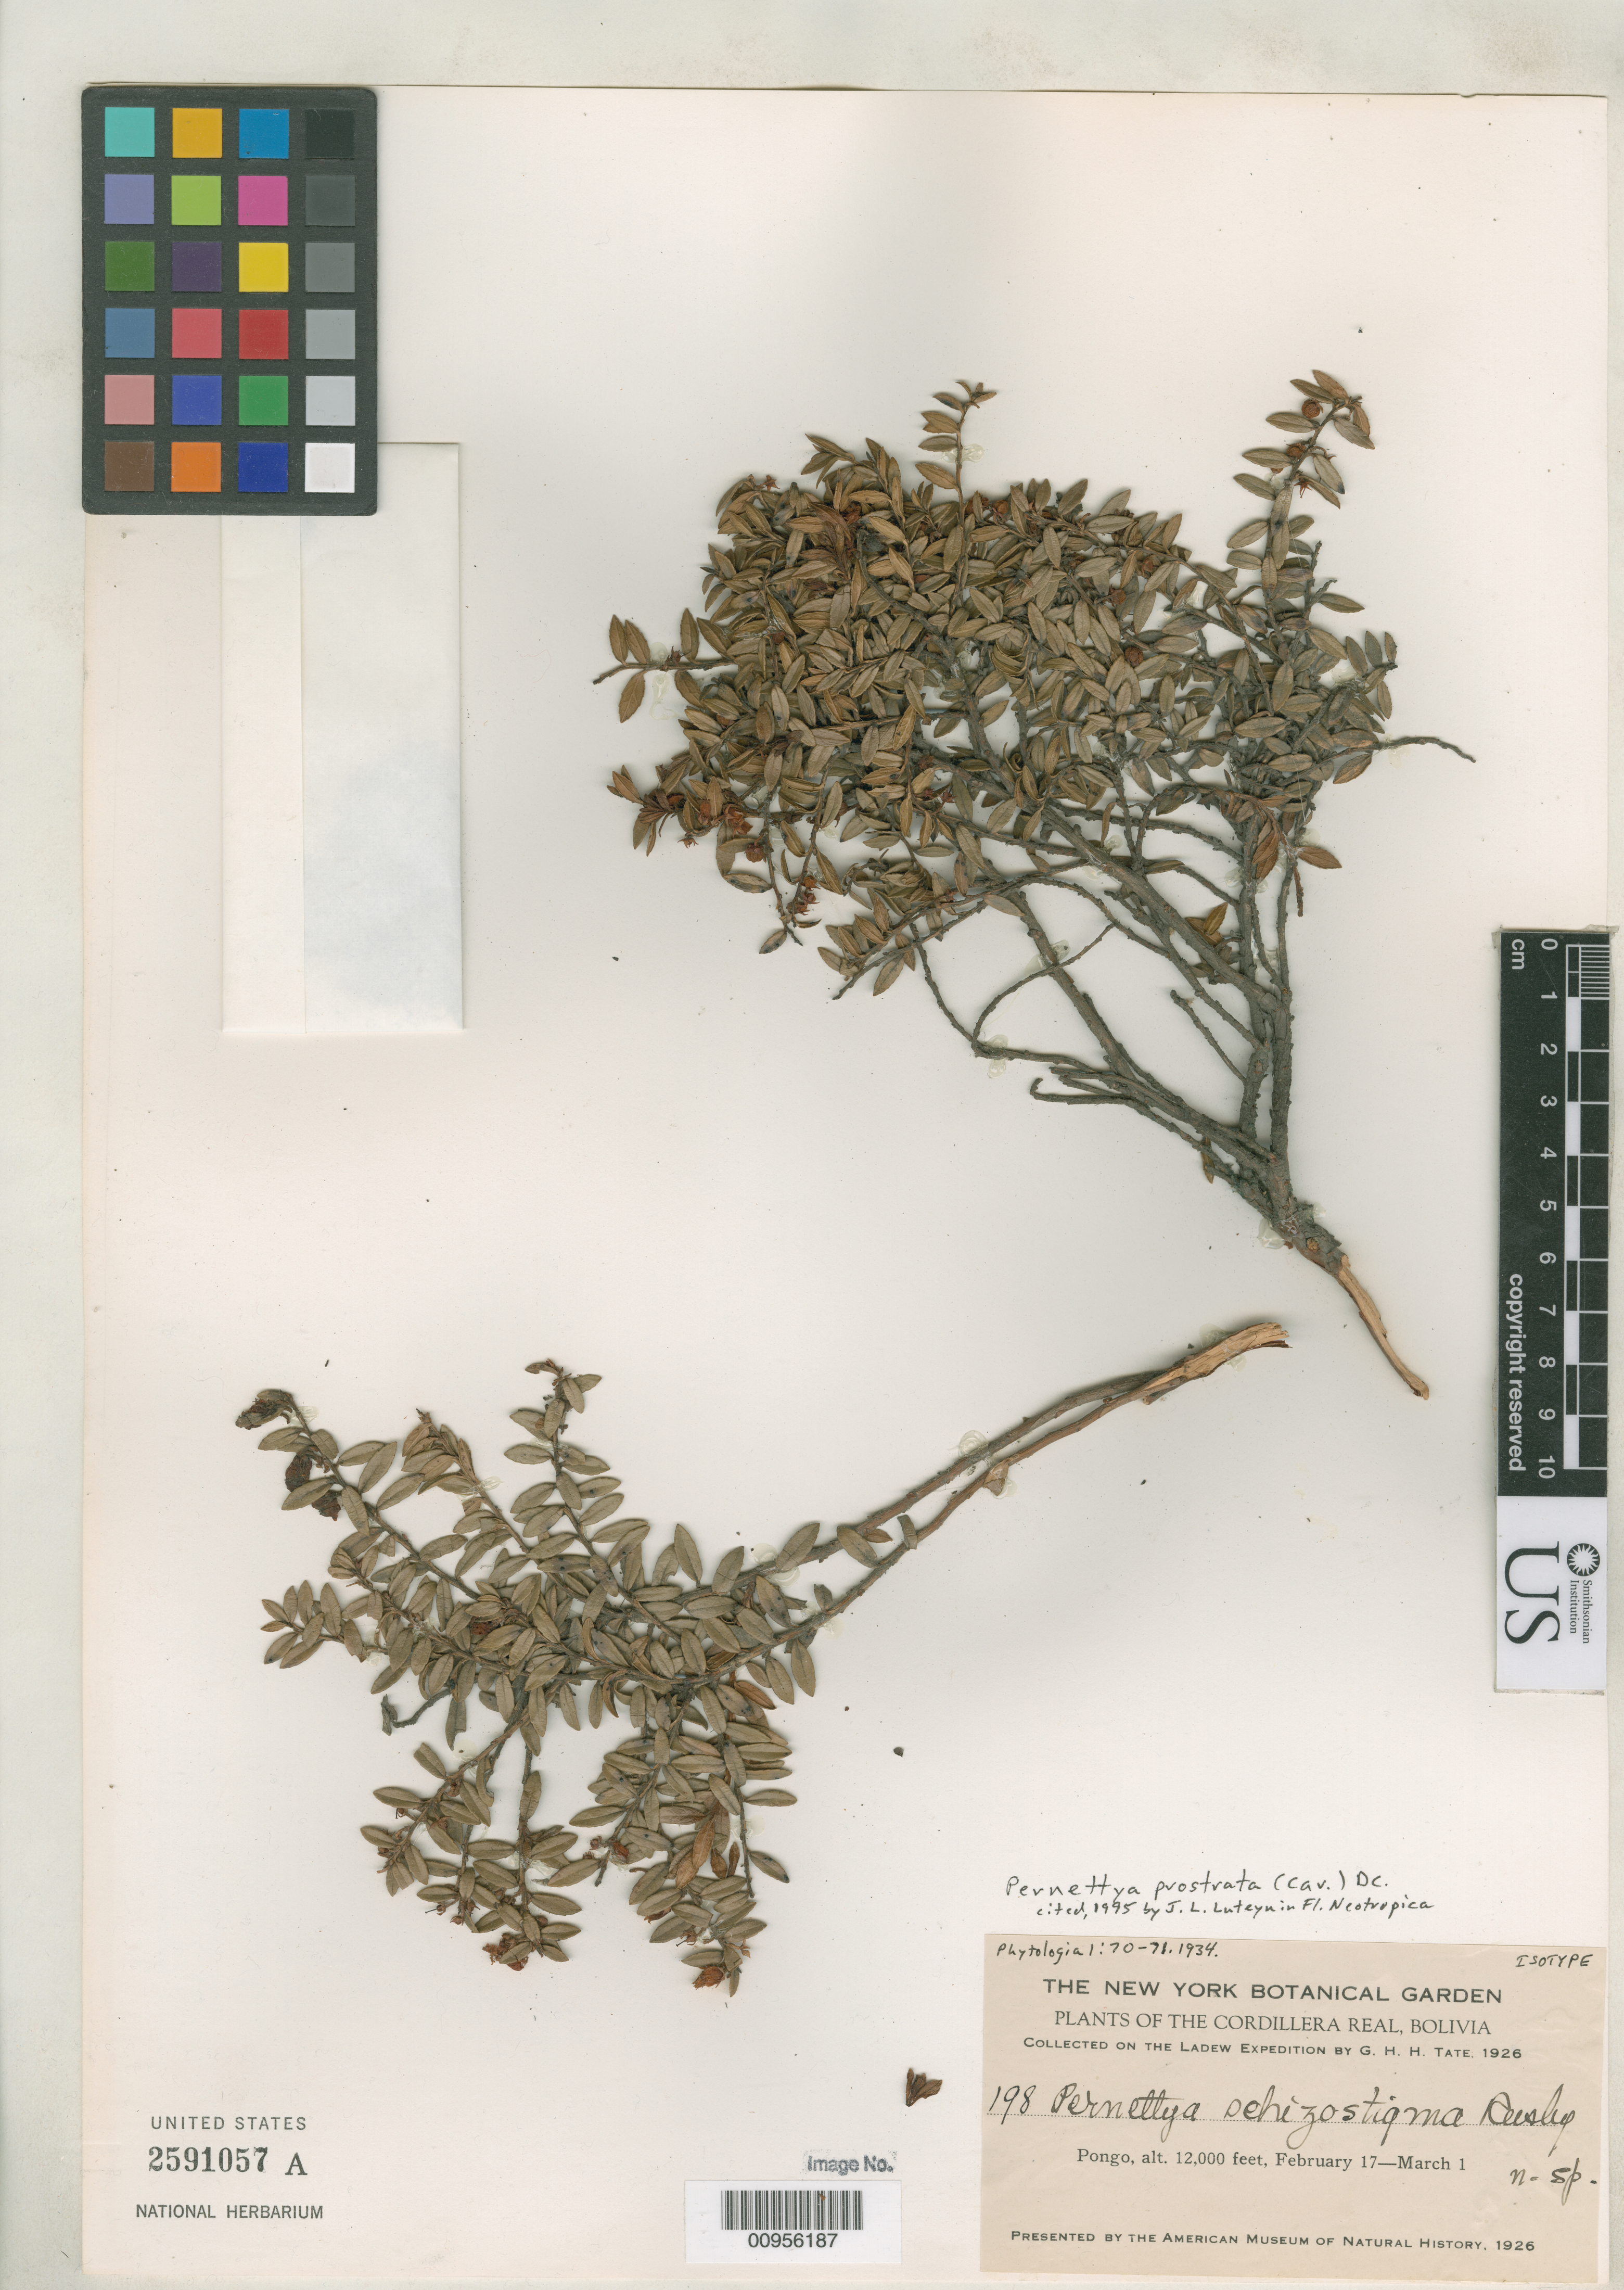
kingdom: Plantae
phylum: Tracheophyta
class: Magnoliopsida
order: Ericales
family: Ericaceae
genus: Pernettya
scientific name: Pernettya schizostigma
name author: Rusby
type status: Isotype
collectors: G. H. H.Tate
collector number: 198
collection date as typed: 17 Feb 1926 to 01 Mar 1926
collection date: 1926-02-17/1926-03-01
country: Bolivia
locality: Pongo.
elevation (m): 3658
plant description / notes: Currently accepted name as cited by J.L. Luteyn in Fl. Neotropica (1995).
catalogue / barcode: US 2591057A